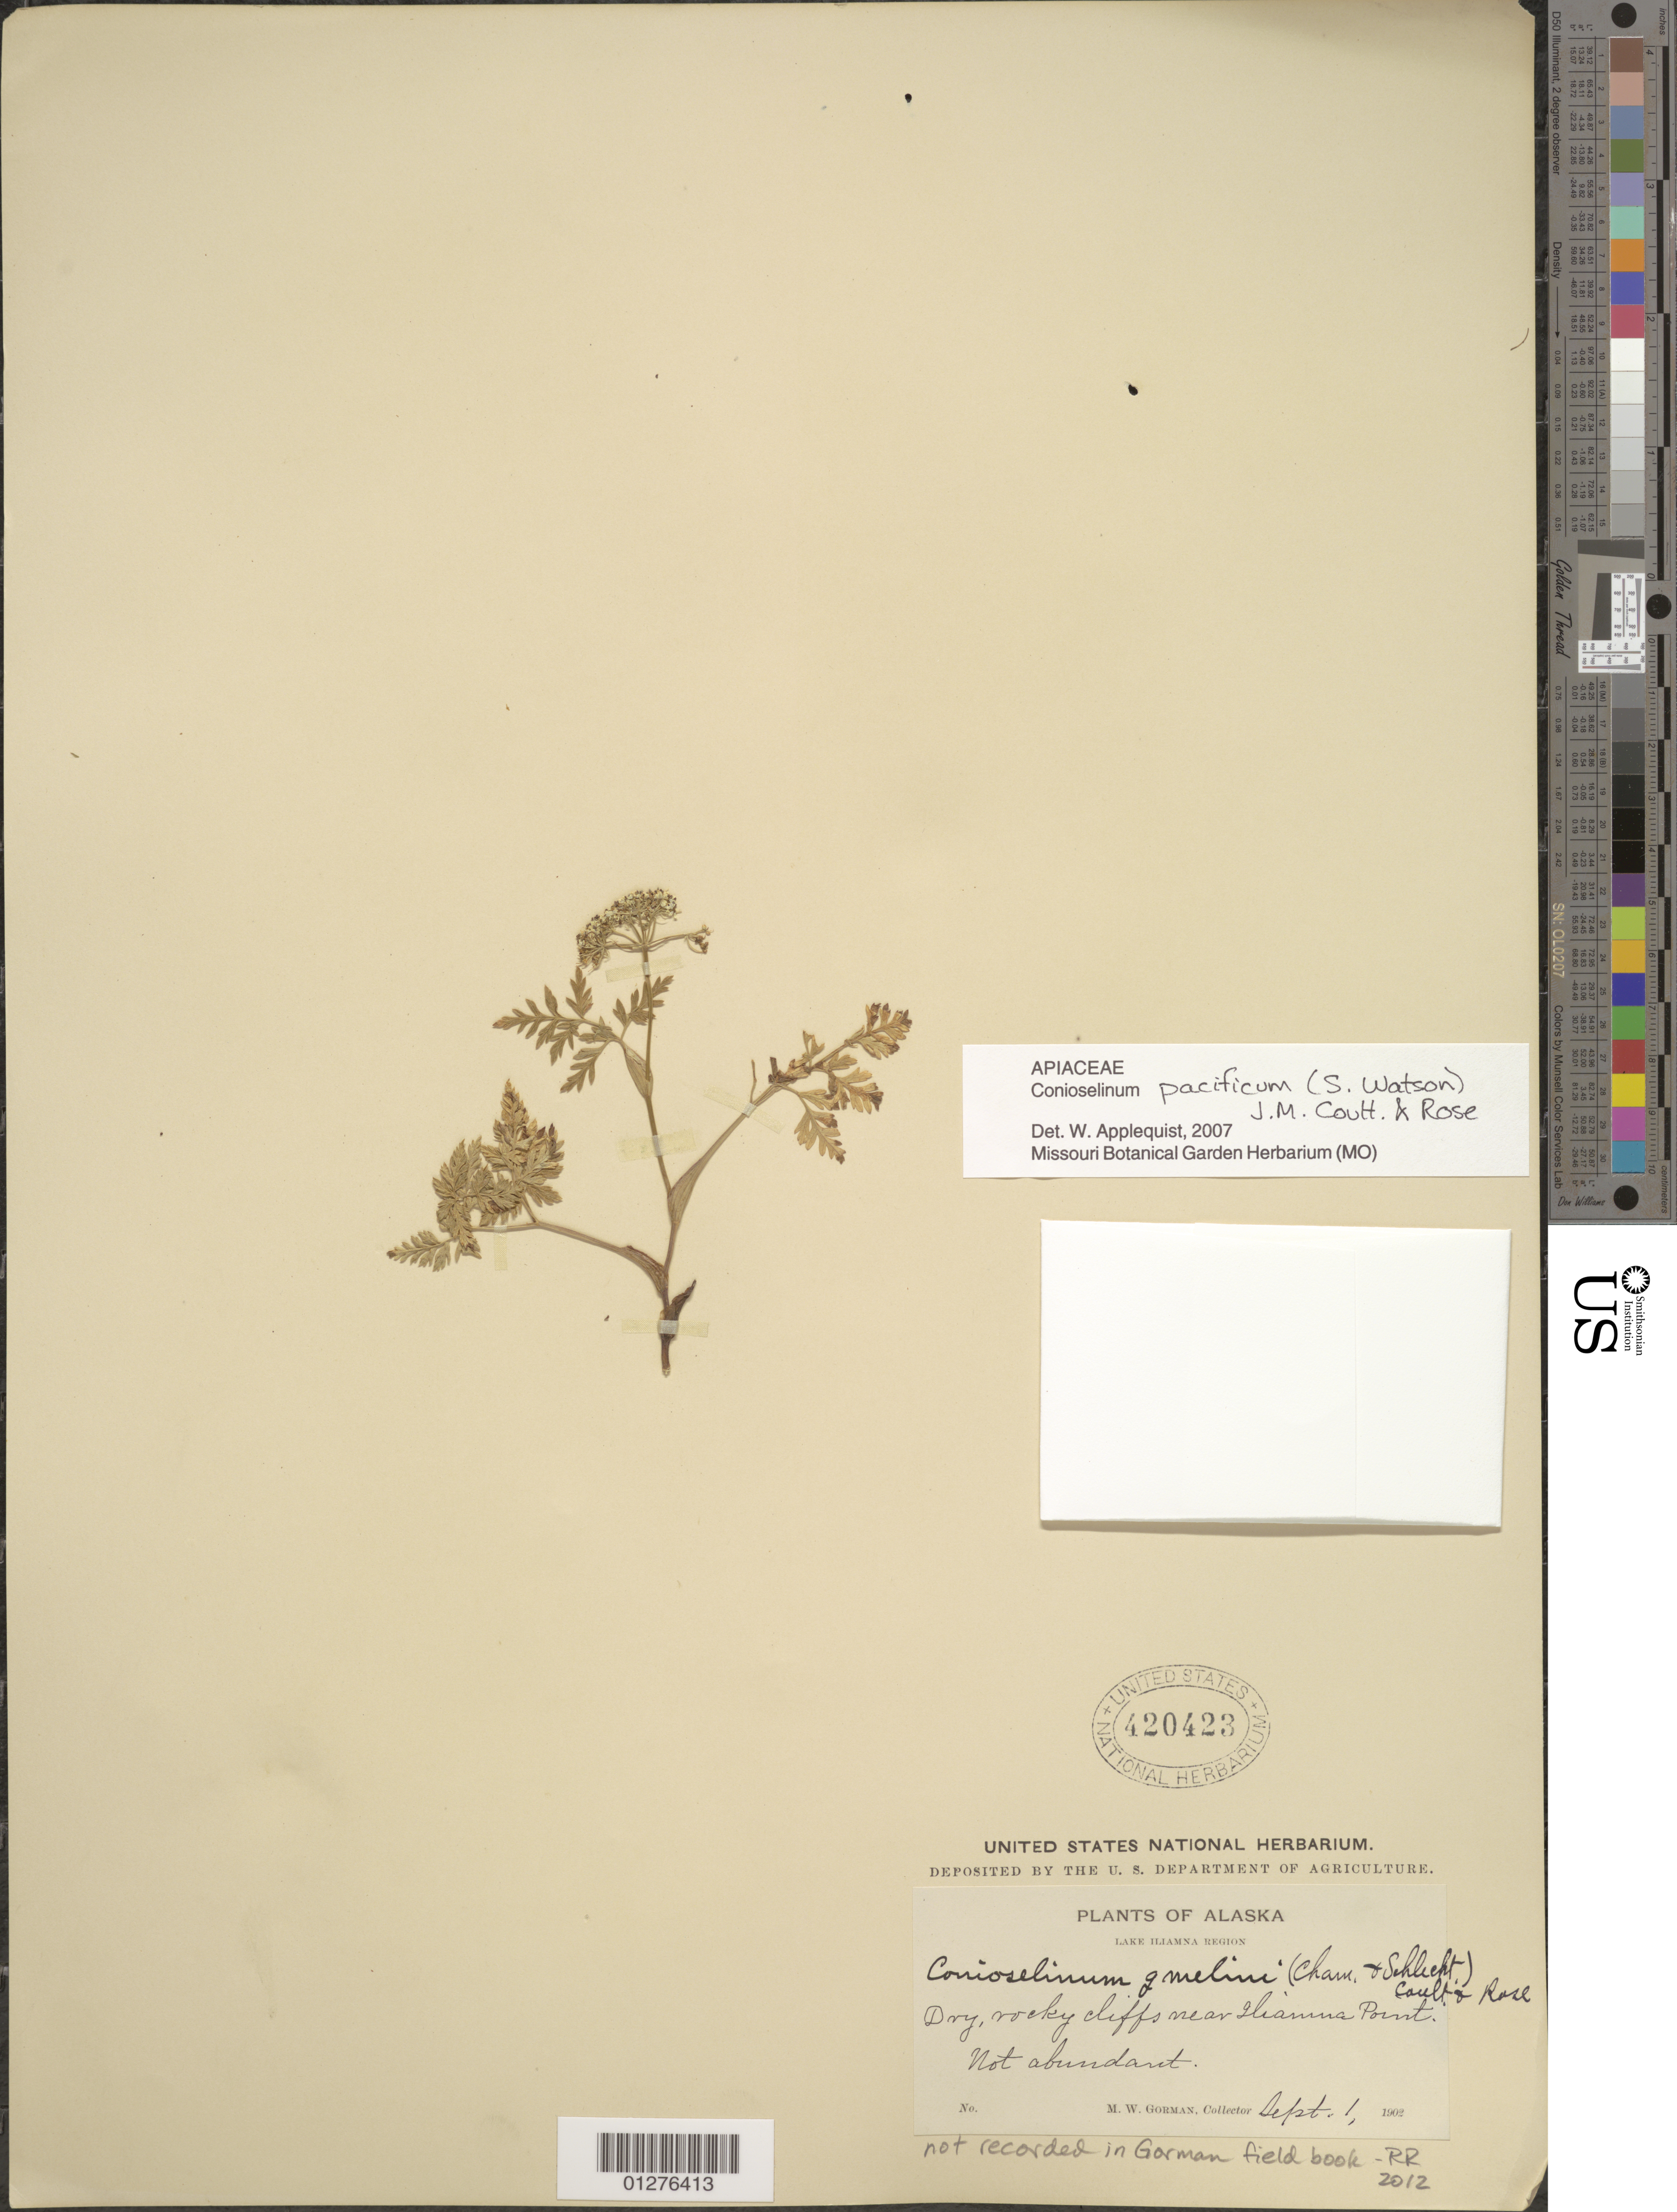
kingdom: Plantae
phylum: Tracheophyta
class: Magnoliopsida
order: Apiales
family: Apiaceae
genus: Conioselinum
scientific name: Conioselinum pacificum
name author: (S. Watson) J.M. Coult. & Rose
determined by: Applequist, W. L.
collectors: M. W. Gorman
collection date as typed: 01 Sep 1902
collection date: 1902-09-01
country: United States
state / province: Alaska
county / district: Lake And Peninsula Borough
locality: Near Iliamna Point.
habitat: Dry, rocky cliffs.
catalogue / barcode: US 420423